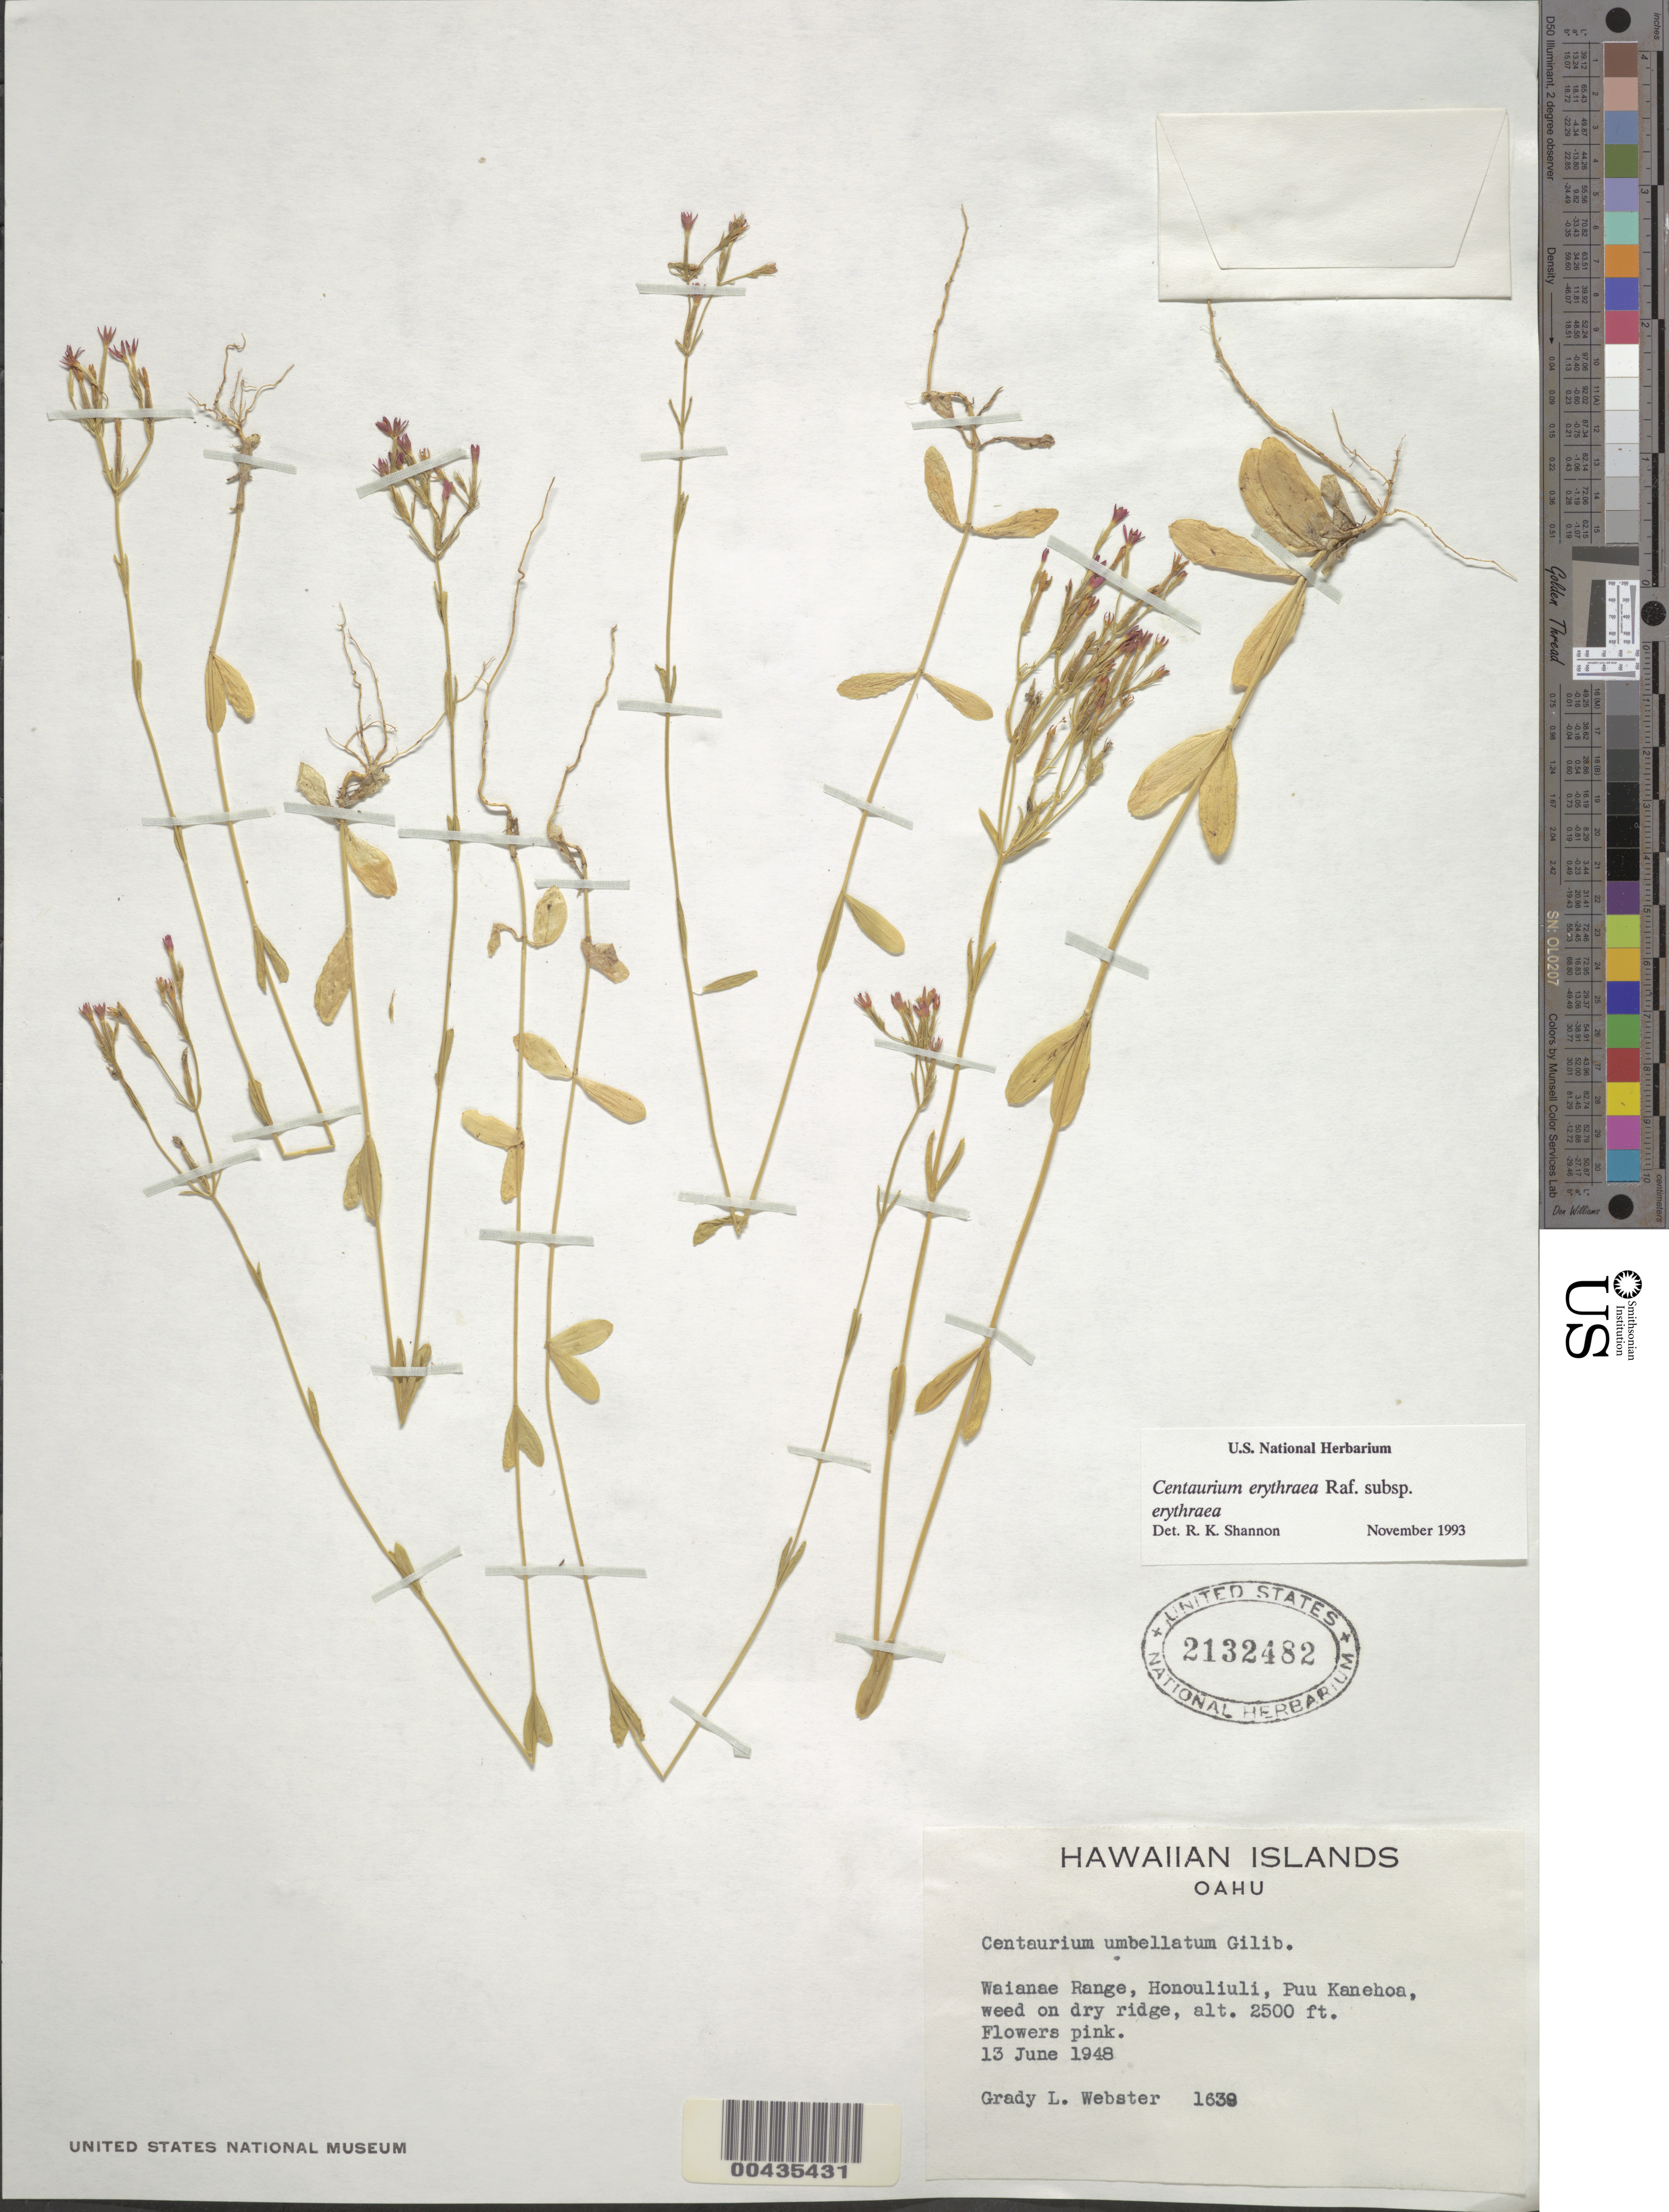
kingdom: Plantae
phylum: Tracheophyta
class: Magnoliopsida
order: Gentianales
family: Gentianaceae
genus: Centaurium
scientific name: Centaurium erythraea subsp. erythraea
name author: Rafn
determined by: Shannon, R. K., (UNITED STATES)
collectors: G. L. Webster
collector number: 1639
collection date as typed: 13 Jun 1948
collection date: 1948-06-13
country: United States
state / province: Hawaii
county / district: Honolulu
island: Oahu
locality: Waianae Range, Honouliuli, Puu Kanehoa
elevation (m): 762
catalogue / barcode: US 2132482